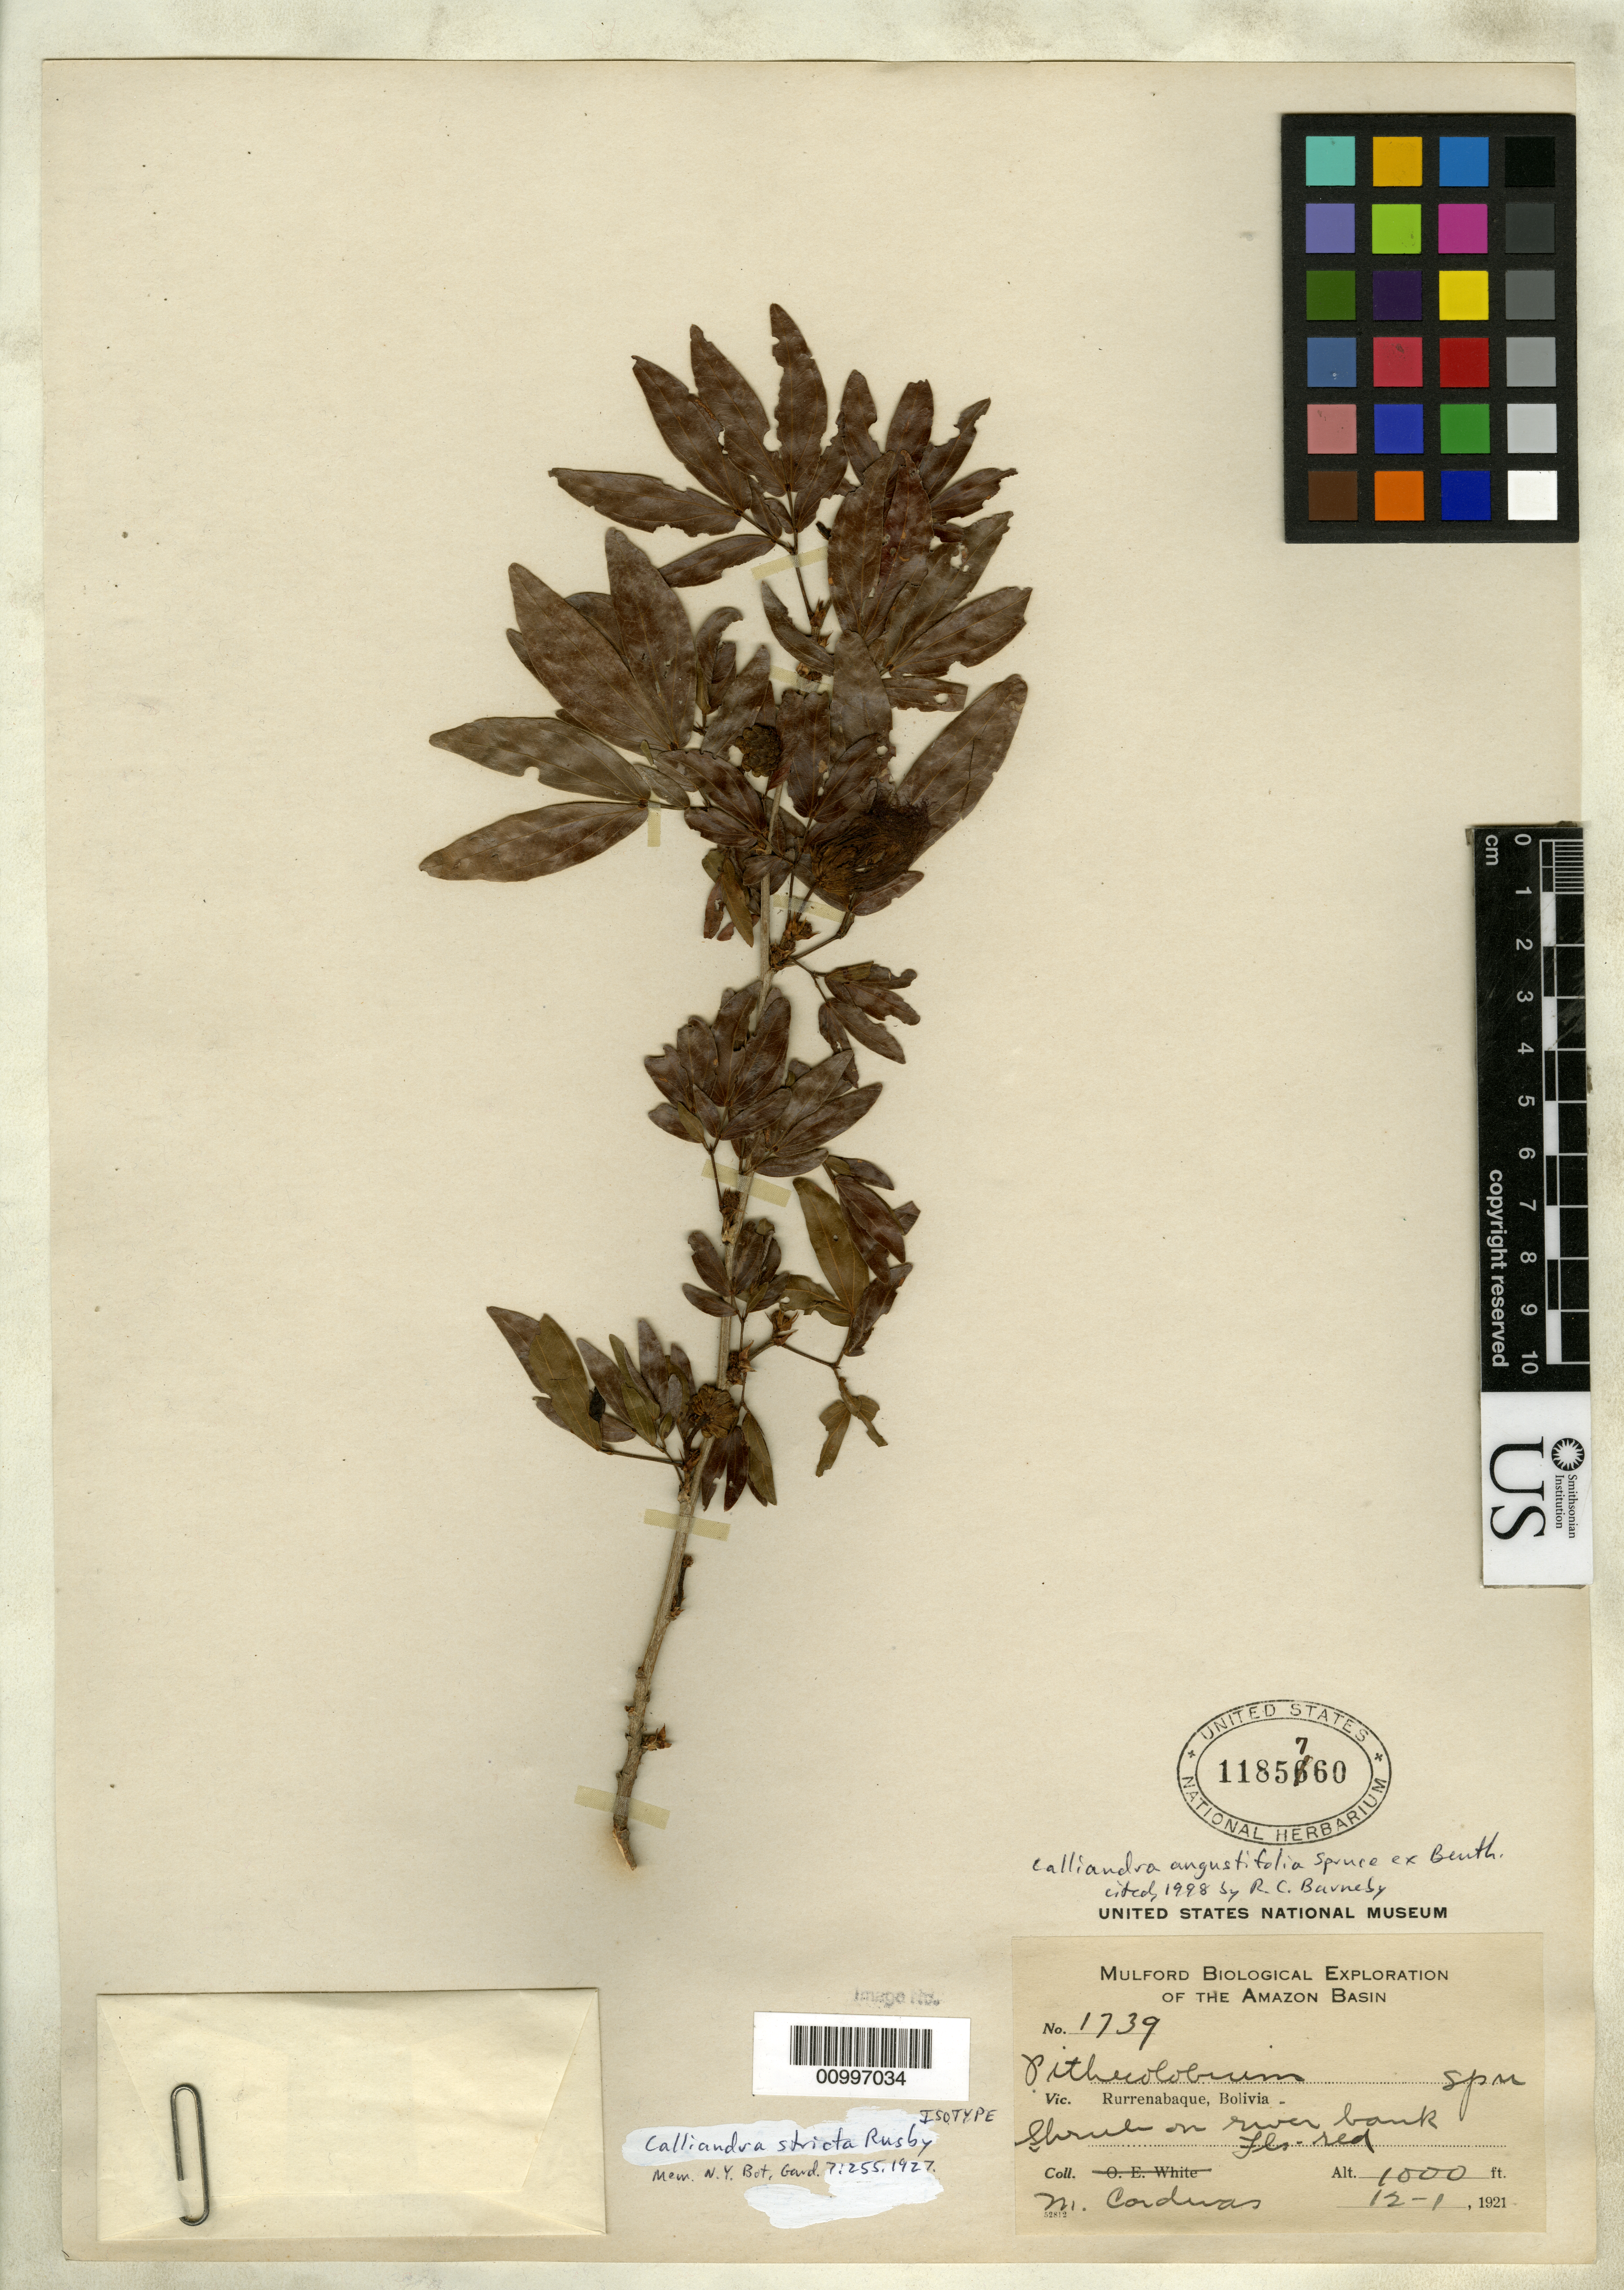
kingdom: Plantae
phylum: Tracheophyta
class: Magnoliopsida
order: Fabales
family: Fabaceae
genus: Calliandra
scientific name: Calliandra stricta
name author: Rusby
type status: Isotype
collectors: M. Cárdenas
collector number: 1739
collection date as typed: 12-1-1921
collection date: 1921-12-01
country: Bolivia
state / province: Beni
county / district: José Ballivián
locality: Rurrenabaque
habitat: River bank.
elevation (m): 305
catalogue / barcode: US 1185760